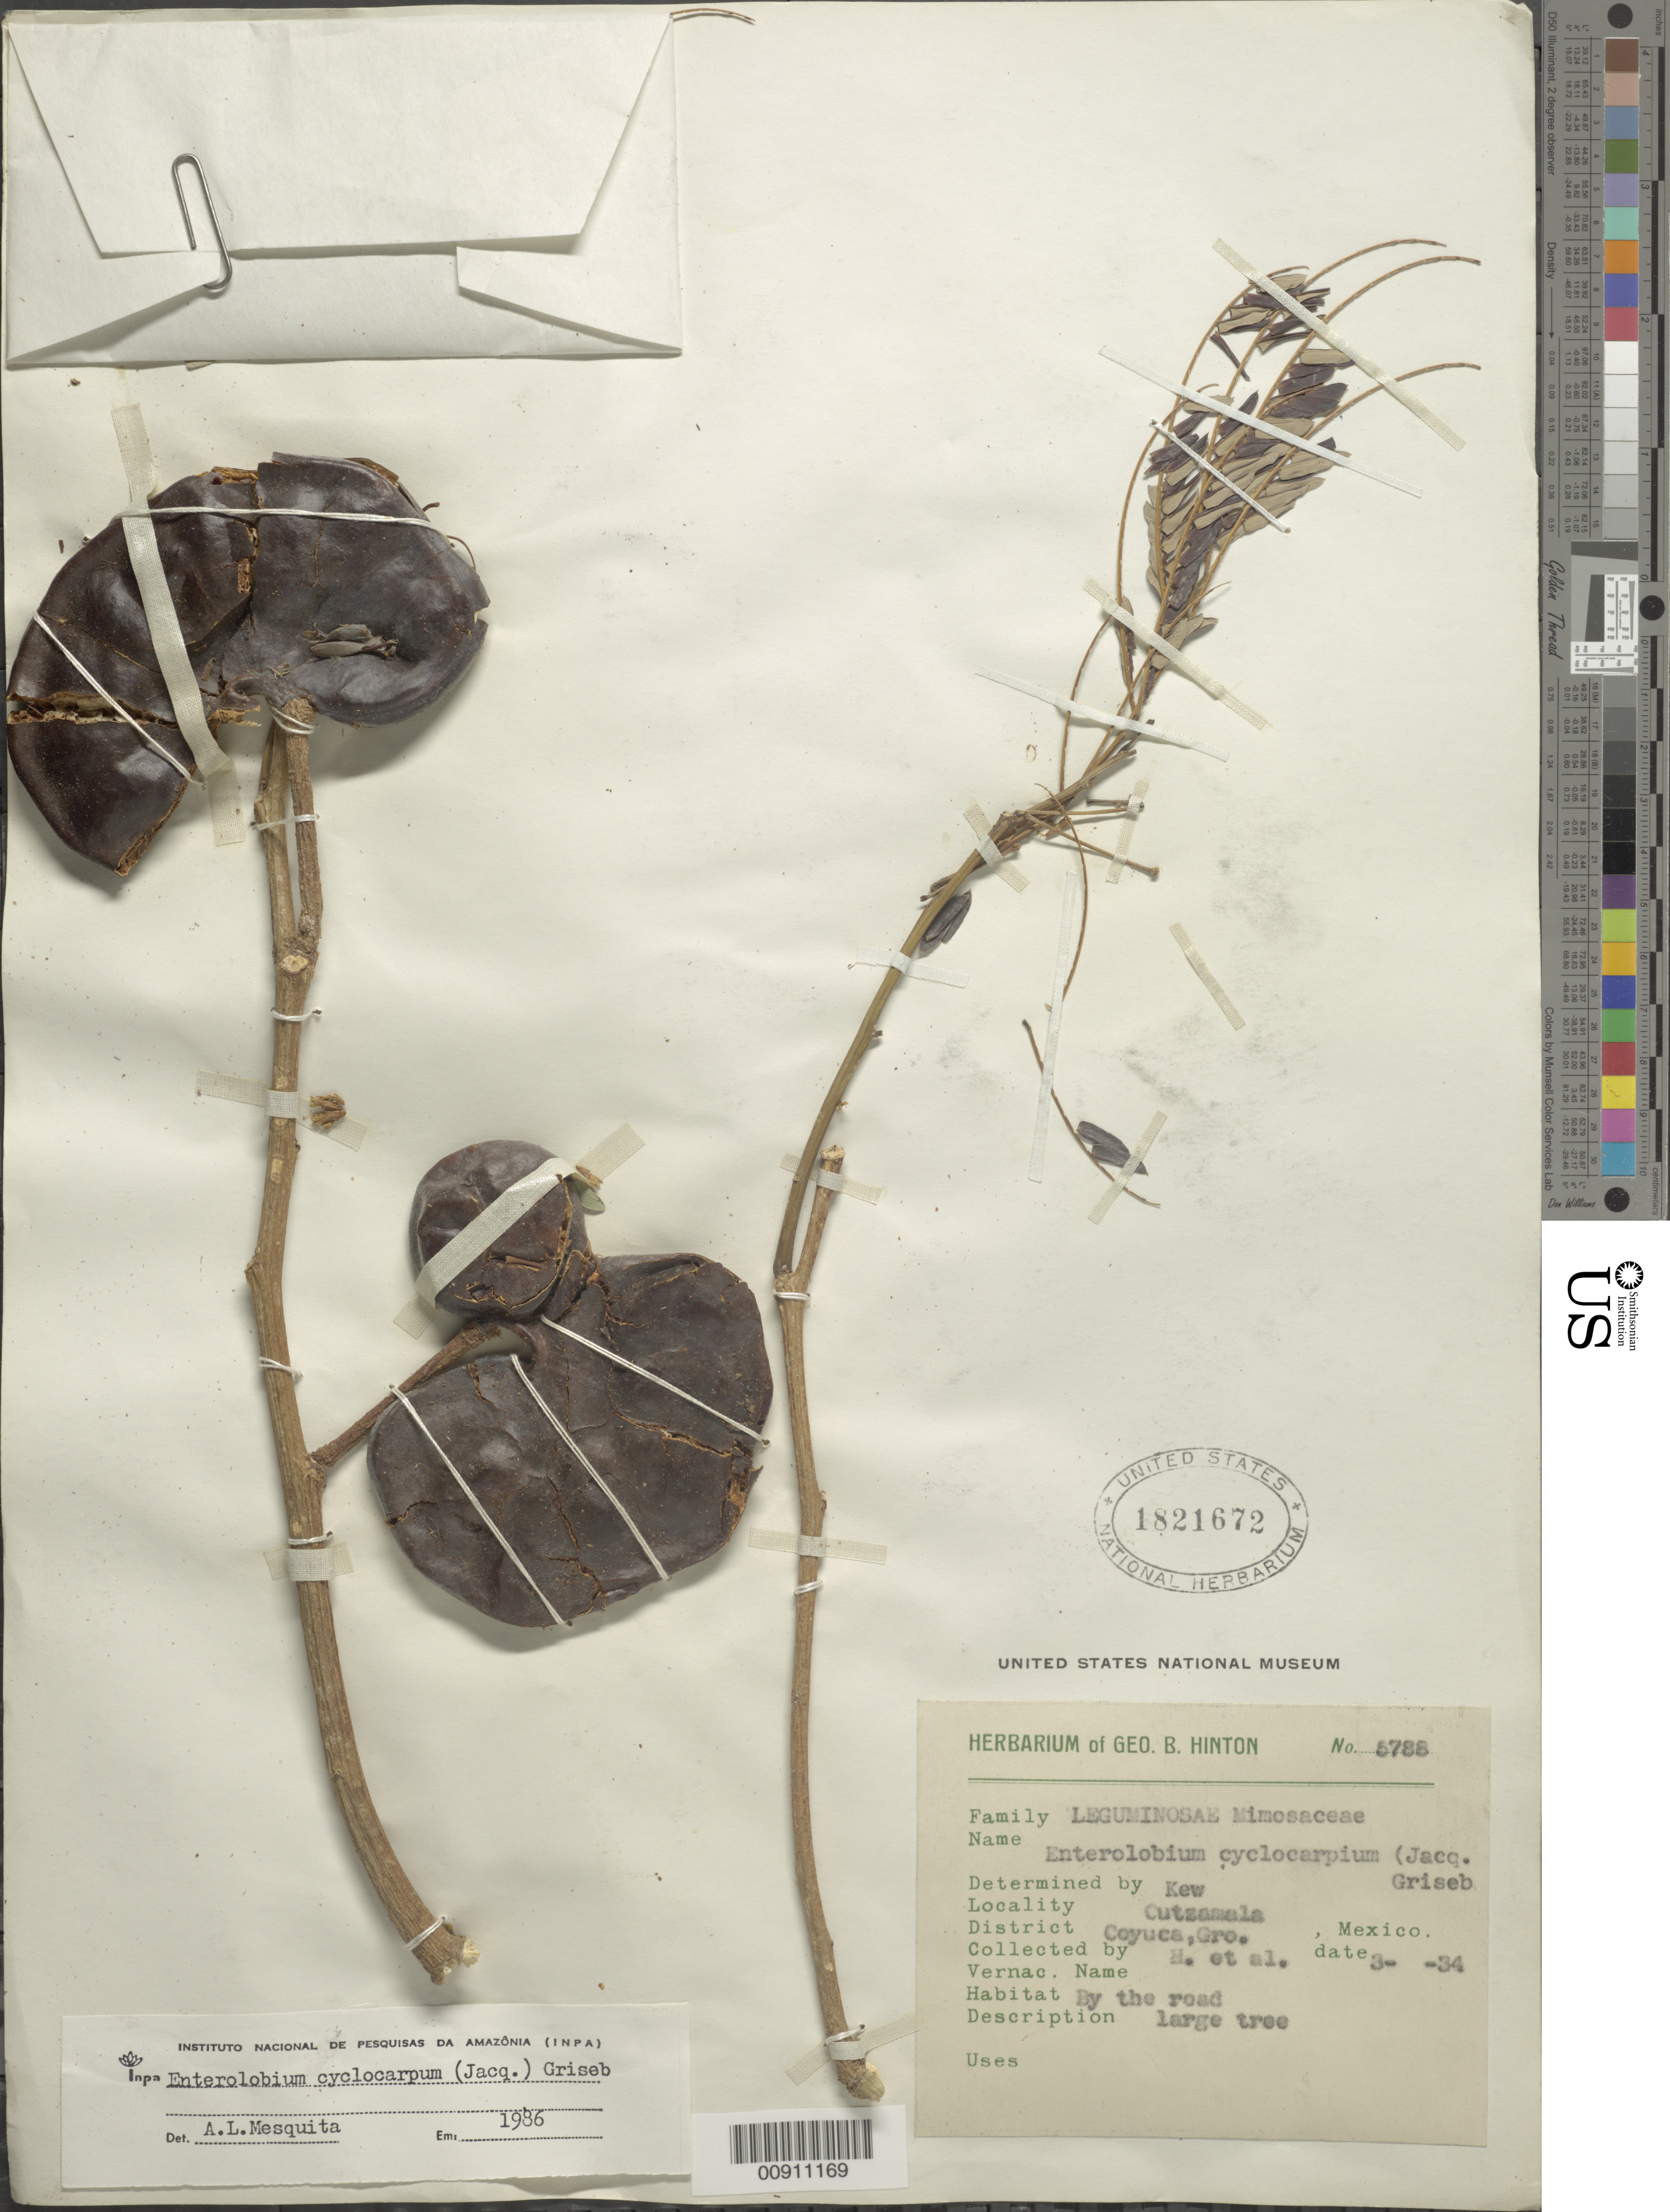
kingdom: Plantae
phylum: Tracheophyta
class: Magnoliopsida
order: Fabales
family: Fabaceae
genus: Enterolobium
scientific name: Enterolobium cyclocarpum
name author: (Jacq.) Griseb.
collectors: G. B. Hinton & et al.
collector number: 5788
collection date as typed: Mar 1934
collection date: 1934-03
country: Mexico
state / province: Guerrero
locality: Cutzamala, District Coyuca, Guerrero.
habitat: By the road.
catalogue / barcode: US 1821672